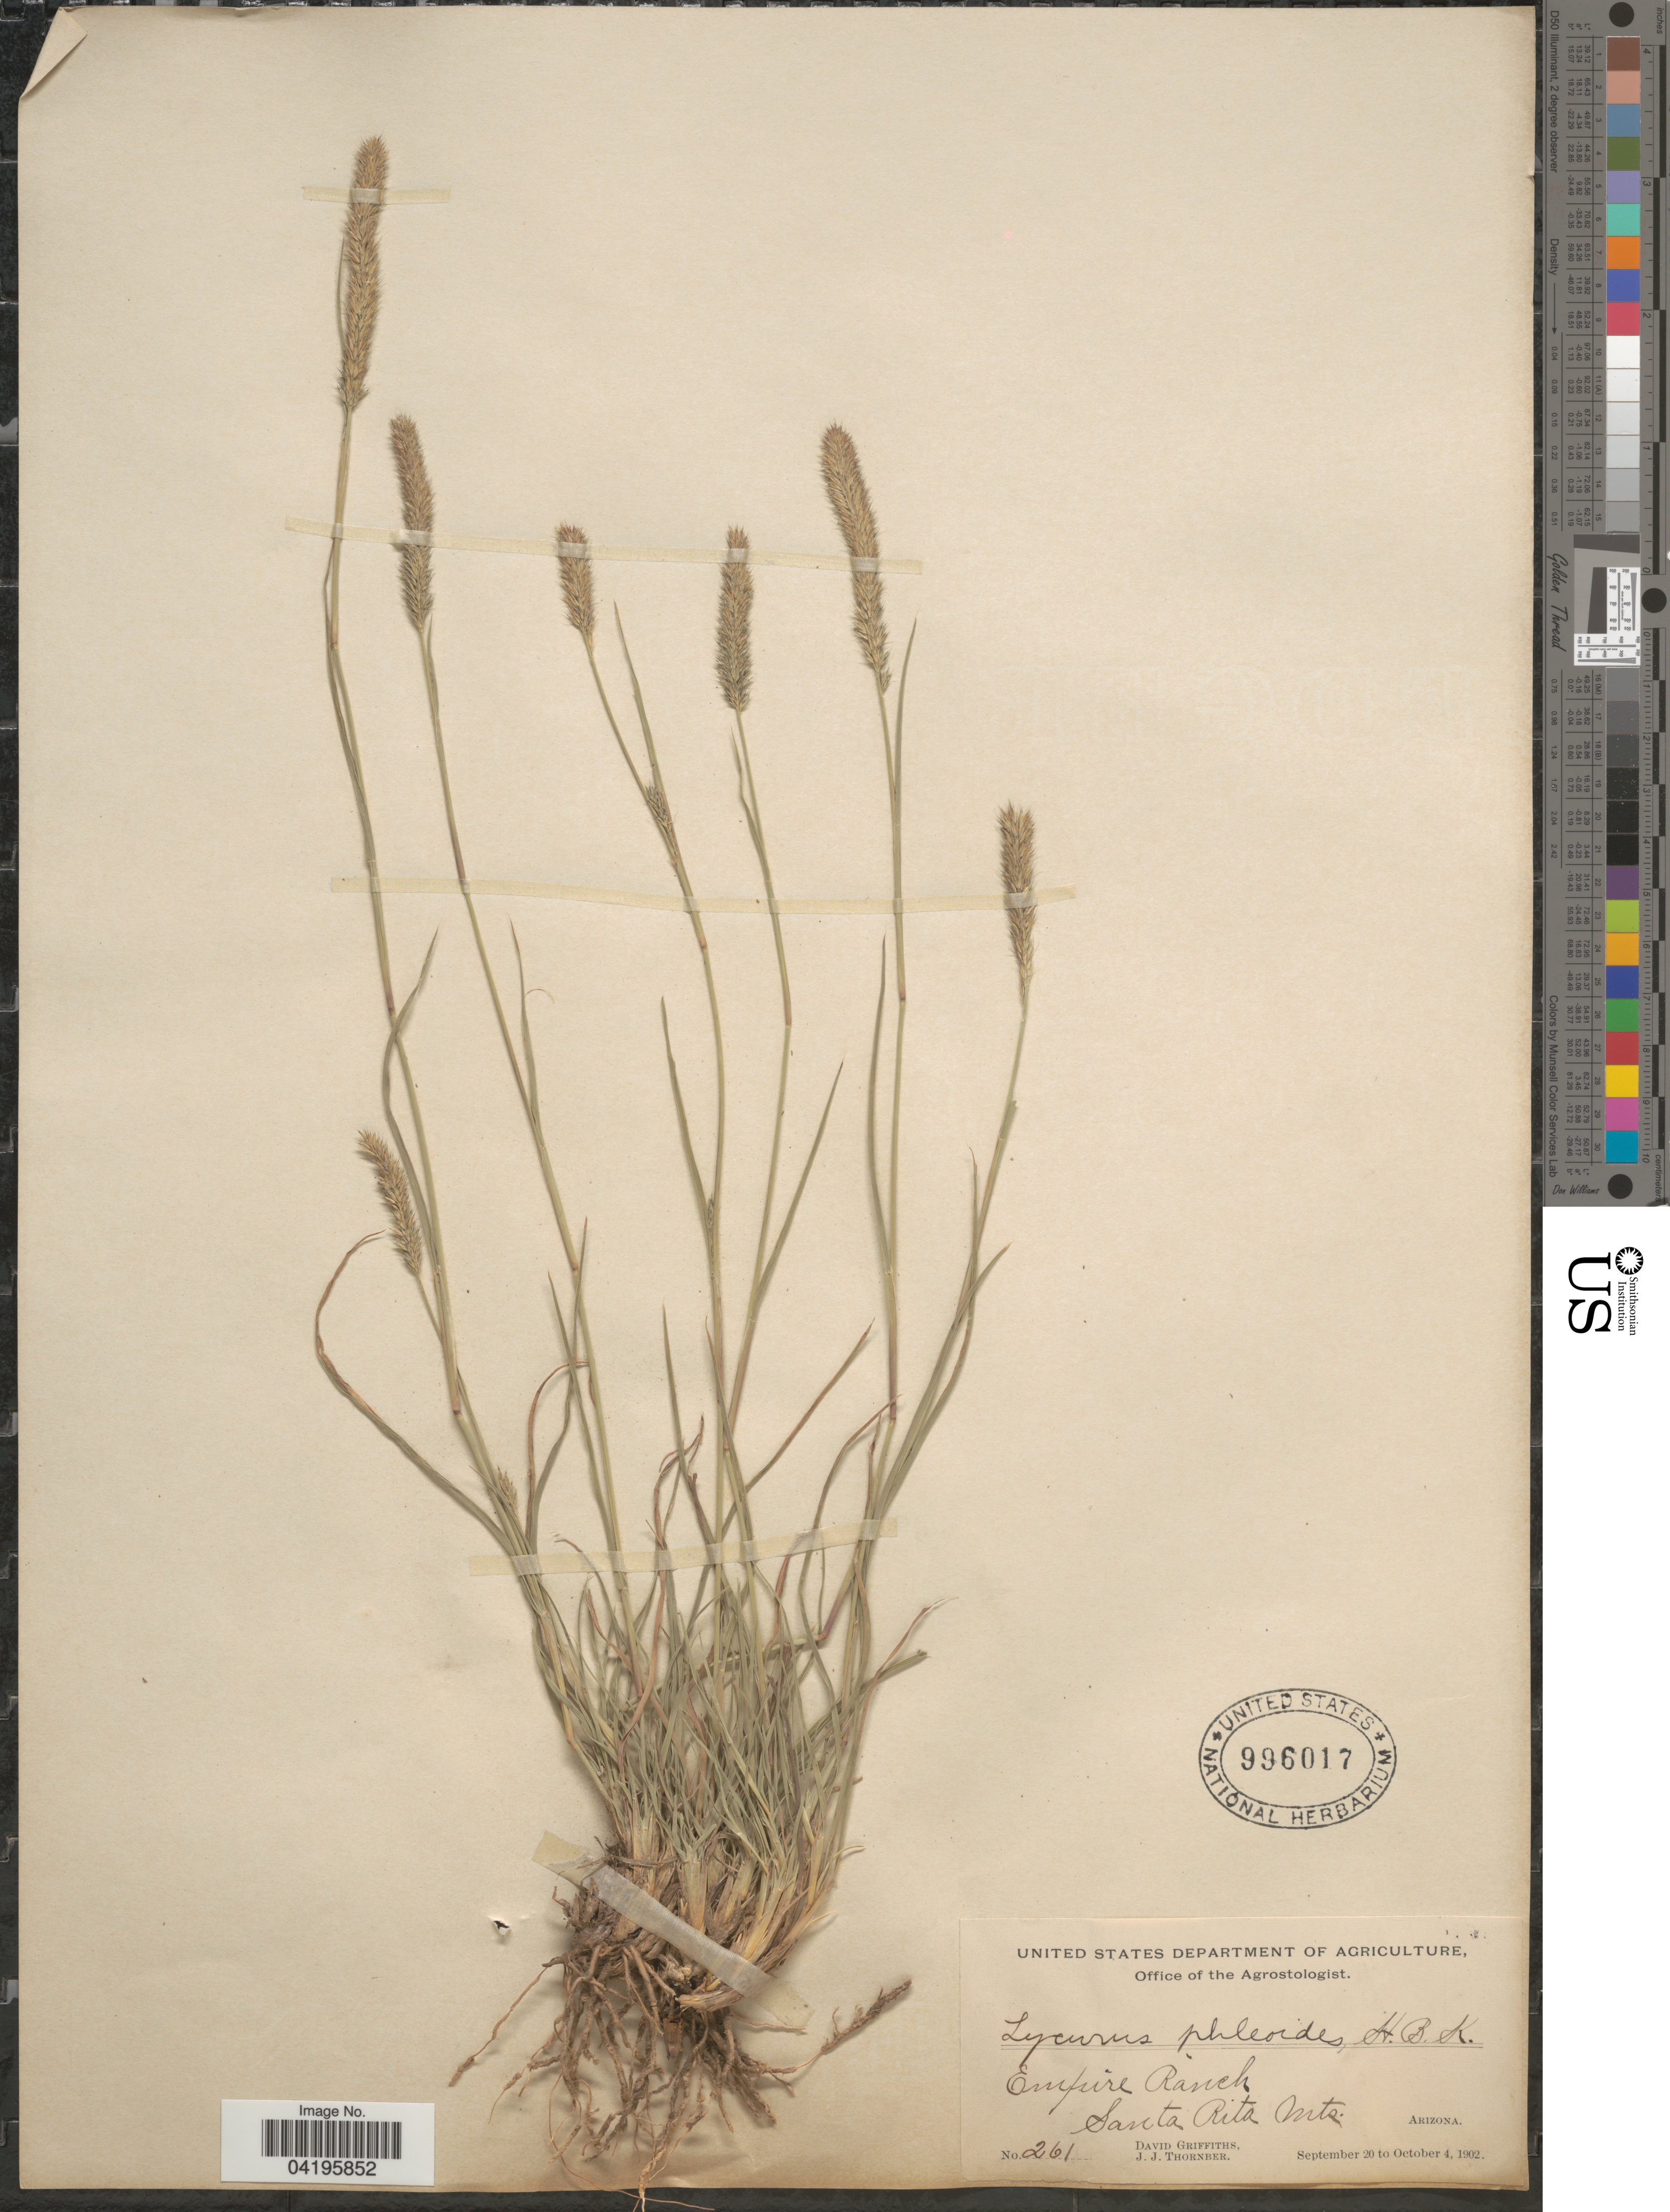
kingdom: Plantae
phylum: Tracheophyta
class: Liliopsida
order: Poales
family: Poaceae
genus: Muhlenbergia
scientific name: Muhlenbergia phleoides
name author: (Kunth) Columbus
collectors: D. Griffiths & J. Thornber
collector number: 261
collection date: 1902-09-20/1902-10-04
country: United States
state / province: Arizona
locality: Empire Ranch. Santa Rita Mts.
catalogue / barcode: US 996017